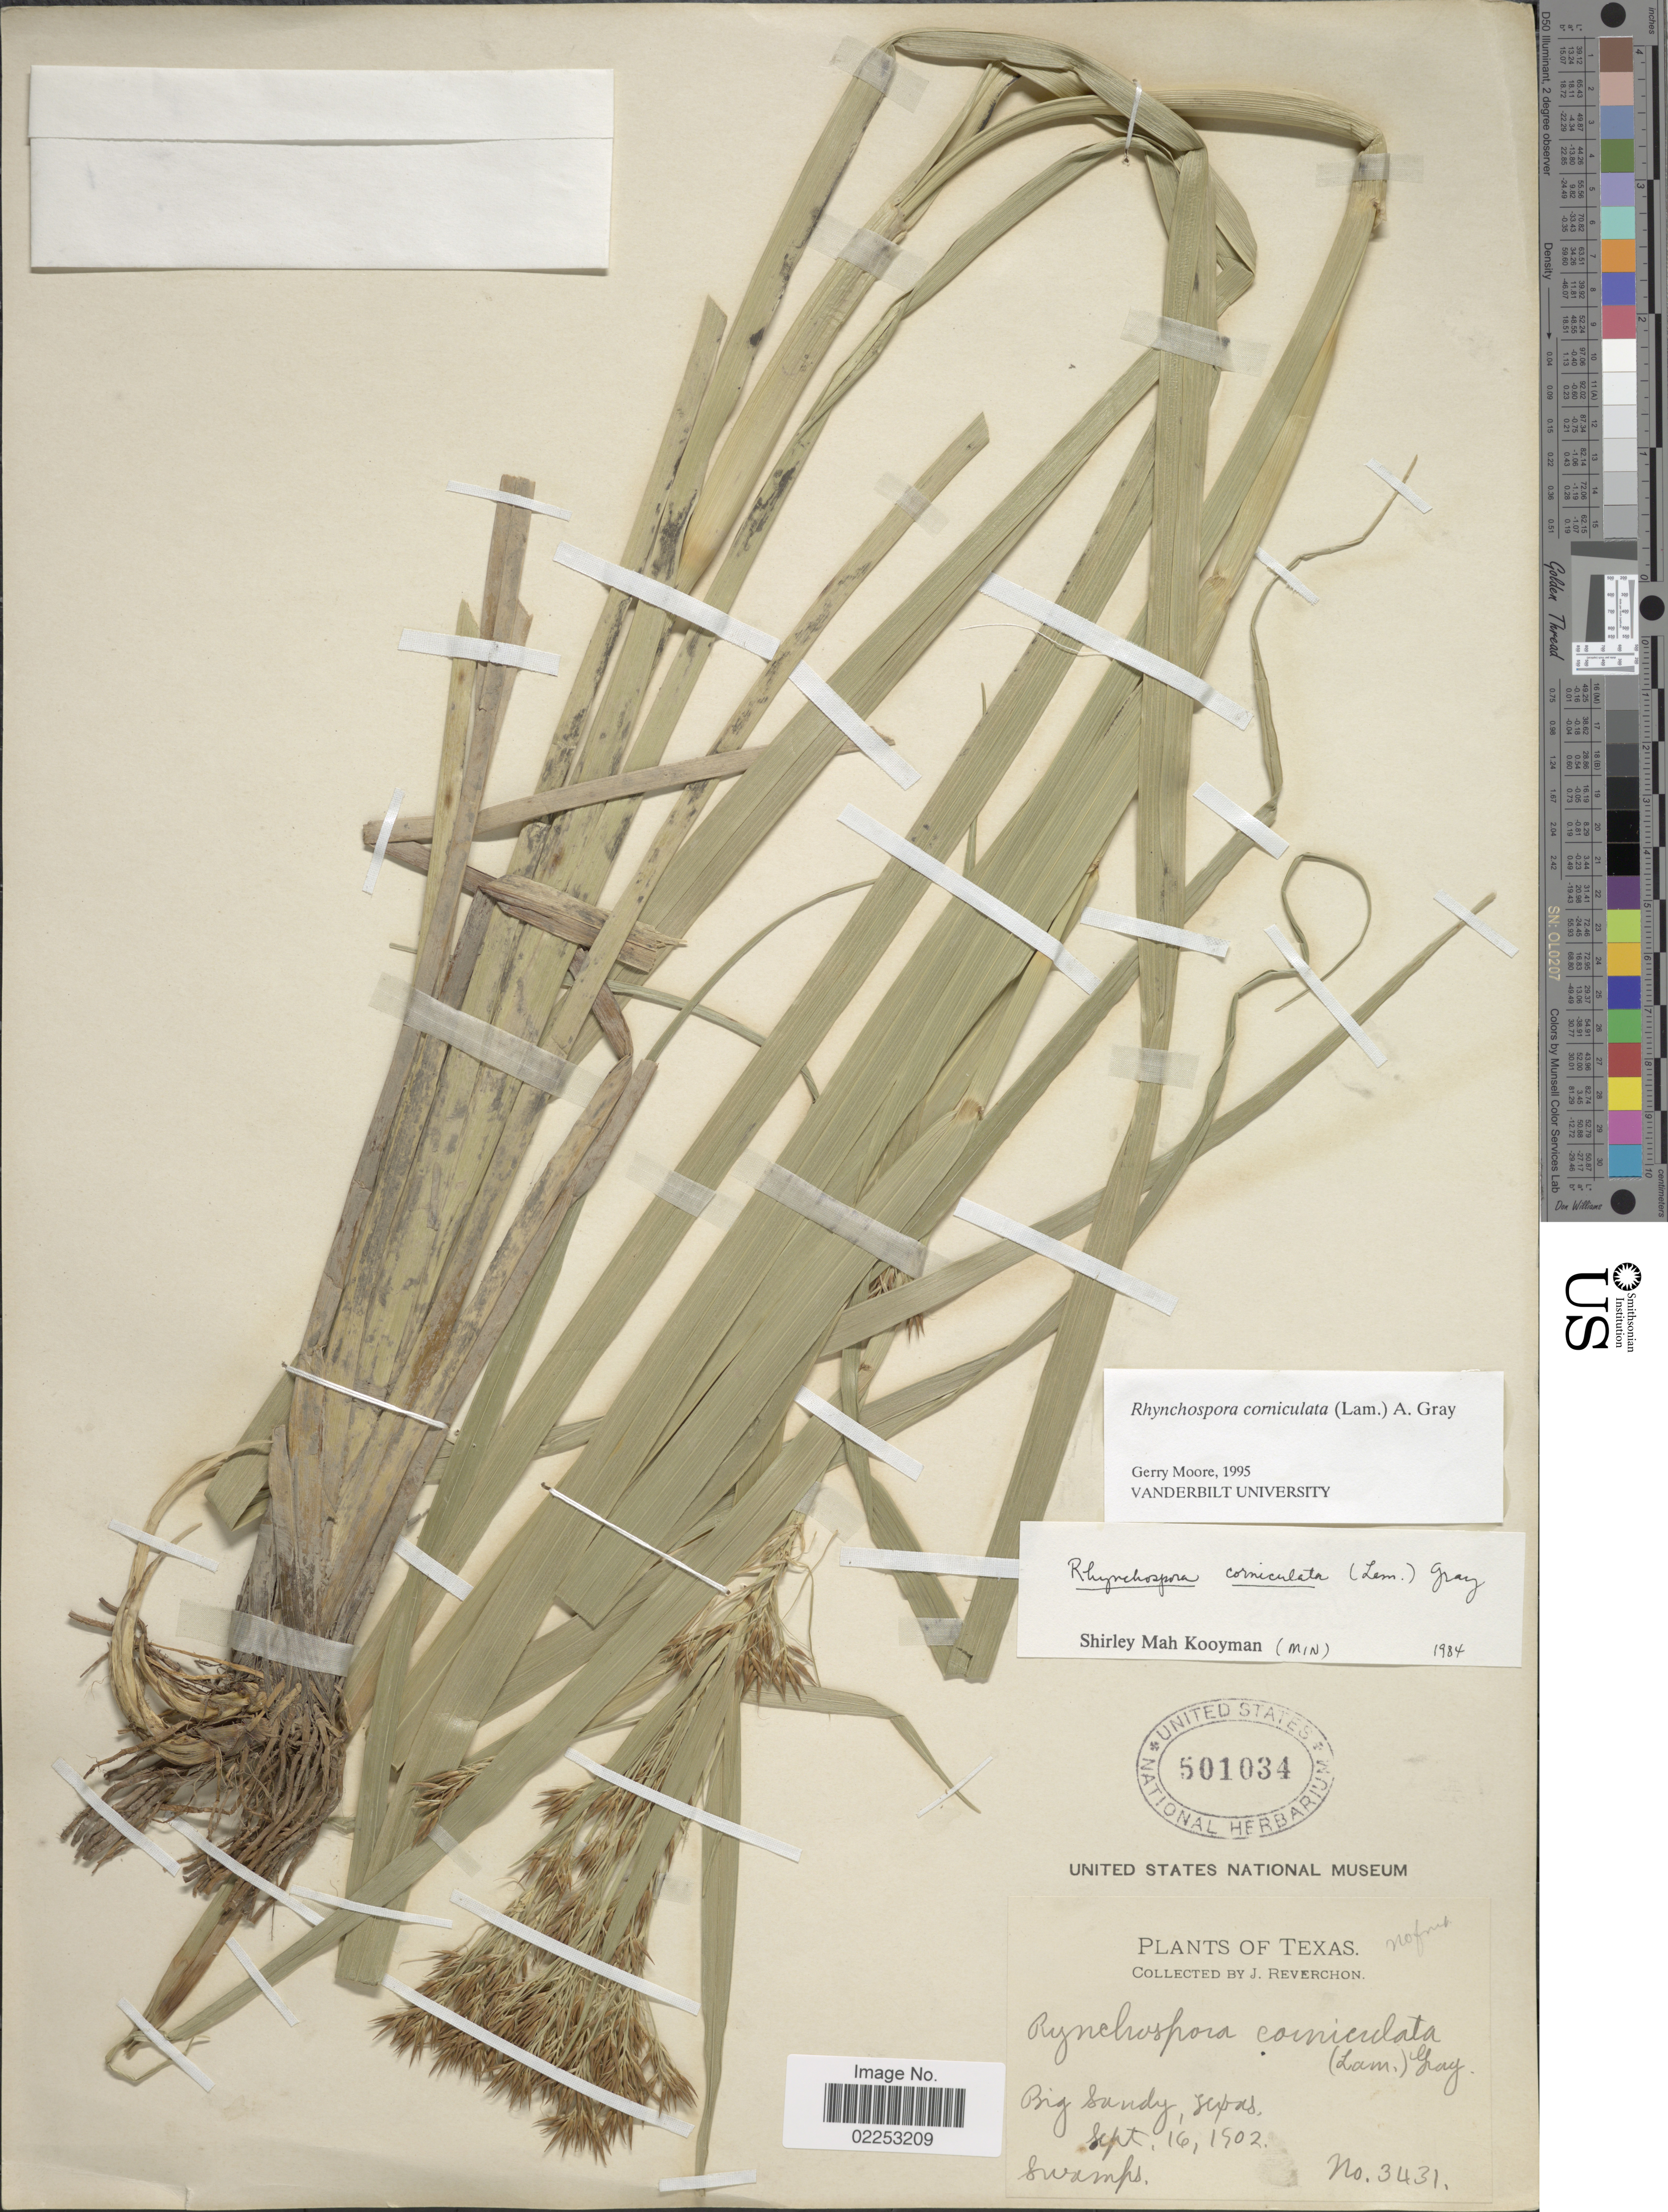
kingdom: Plantae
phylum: Tracheophyta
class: Liliopsida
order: Poales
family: Cyperaceae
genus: Rhynchospora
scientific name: Rhynchospora corniculata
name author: (Lam.) A. Gray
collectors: J. Reverchon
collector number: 3431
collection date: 1902-09-16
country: United States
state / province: Texas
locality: Big Sandy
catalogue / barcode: US 501034